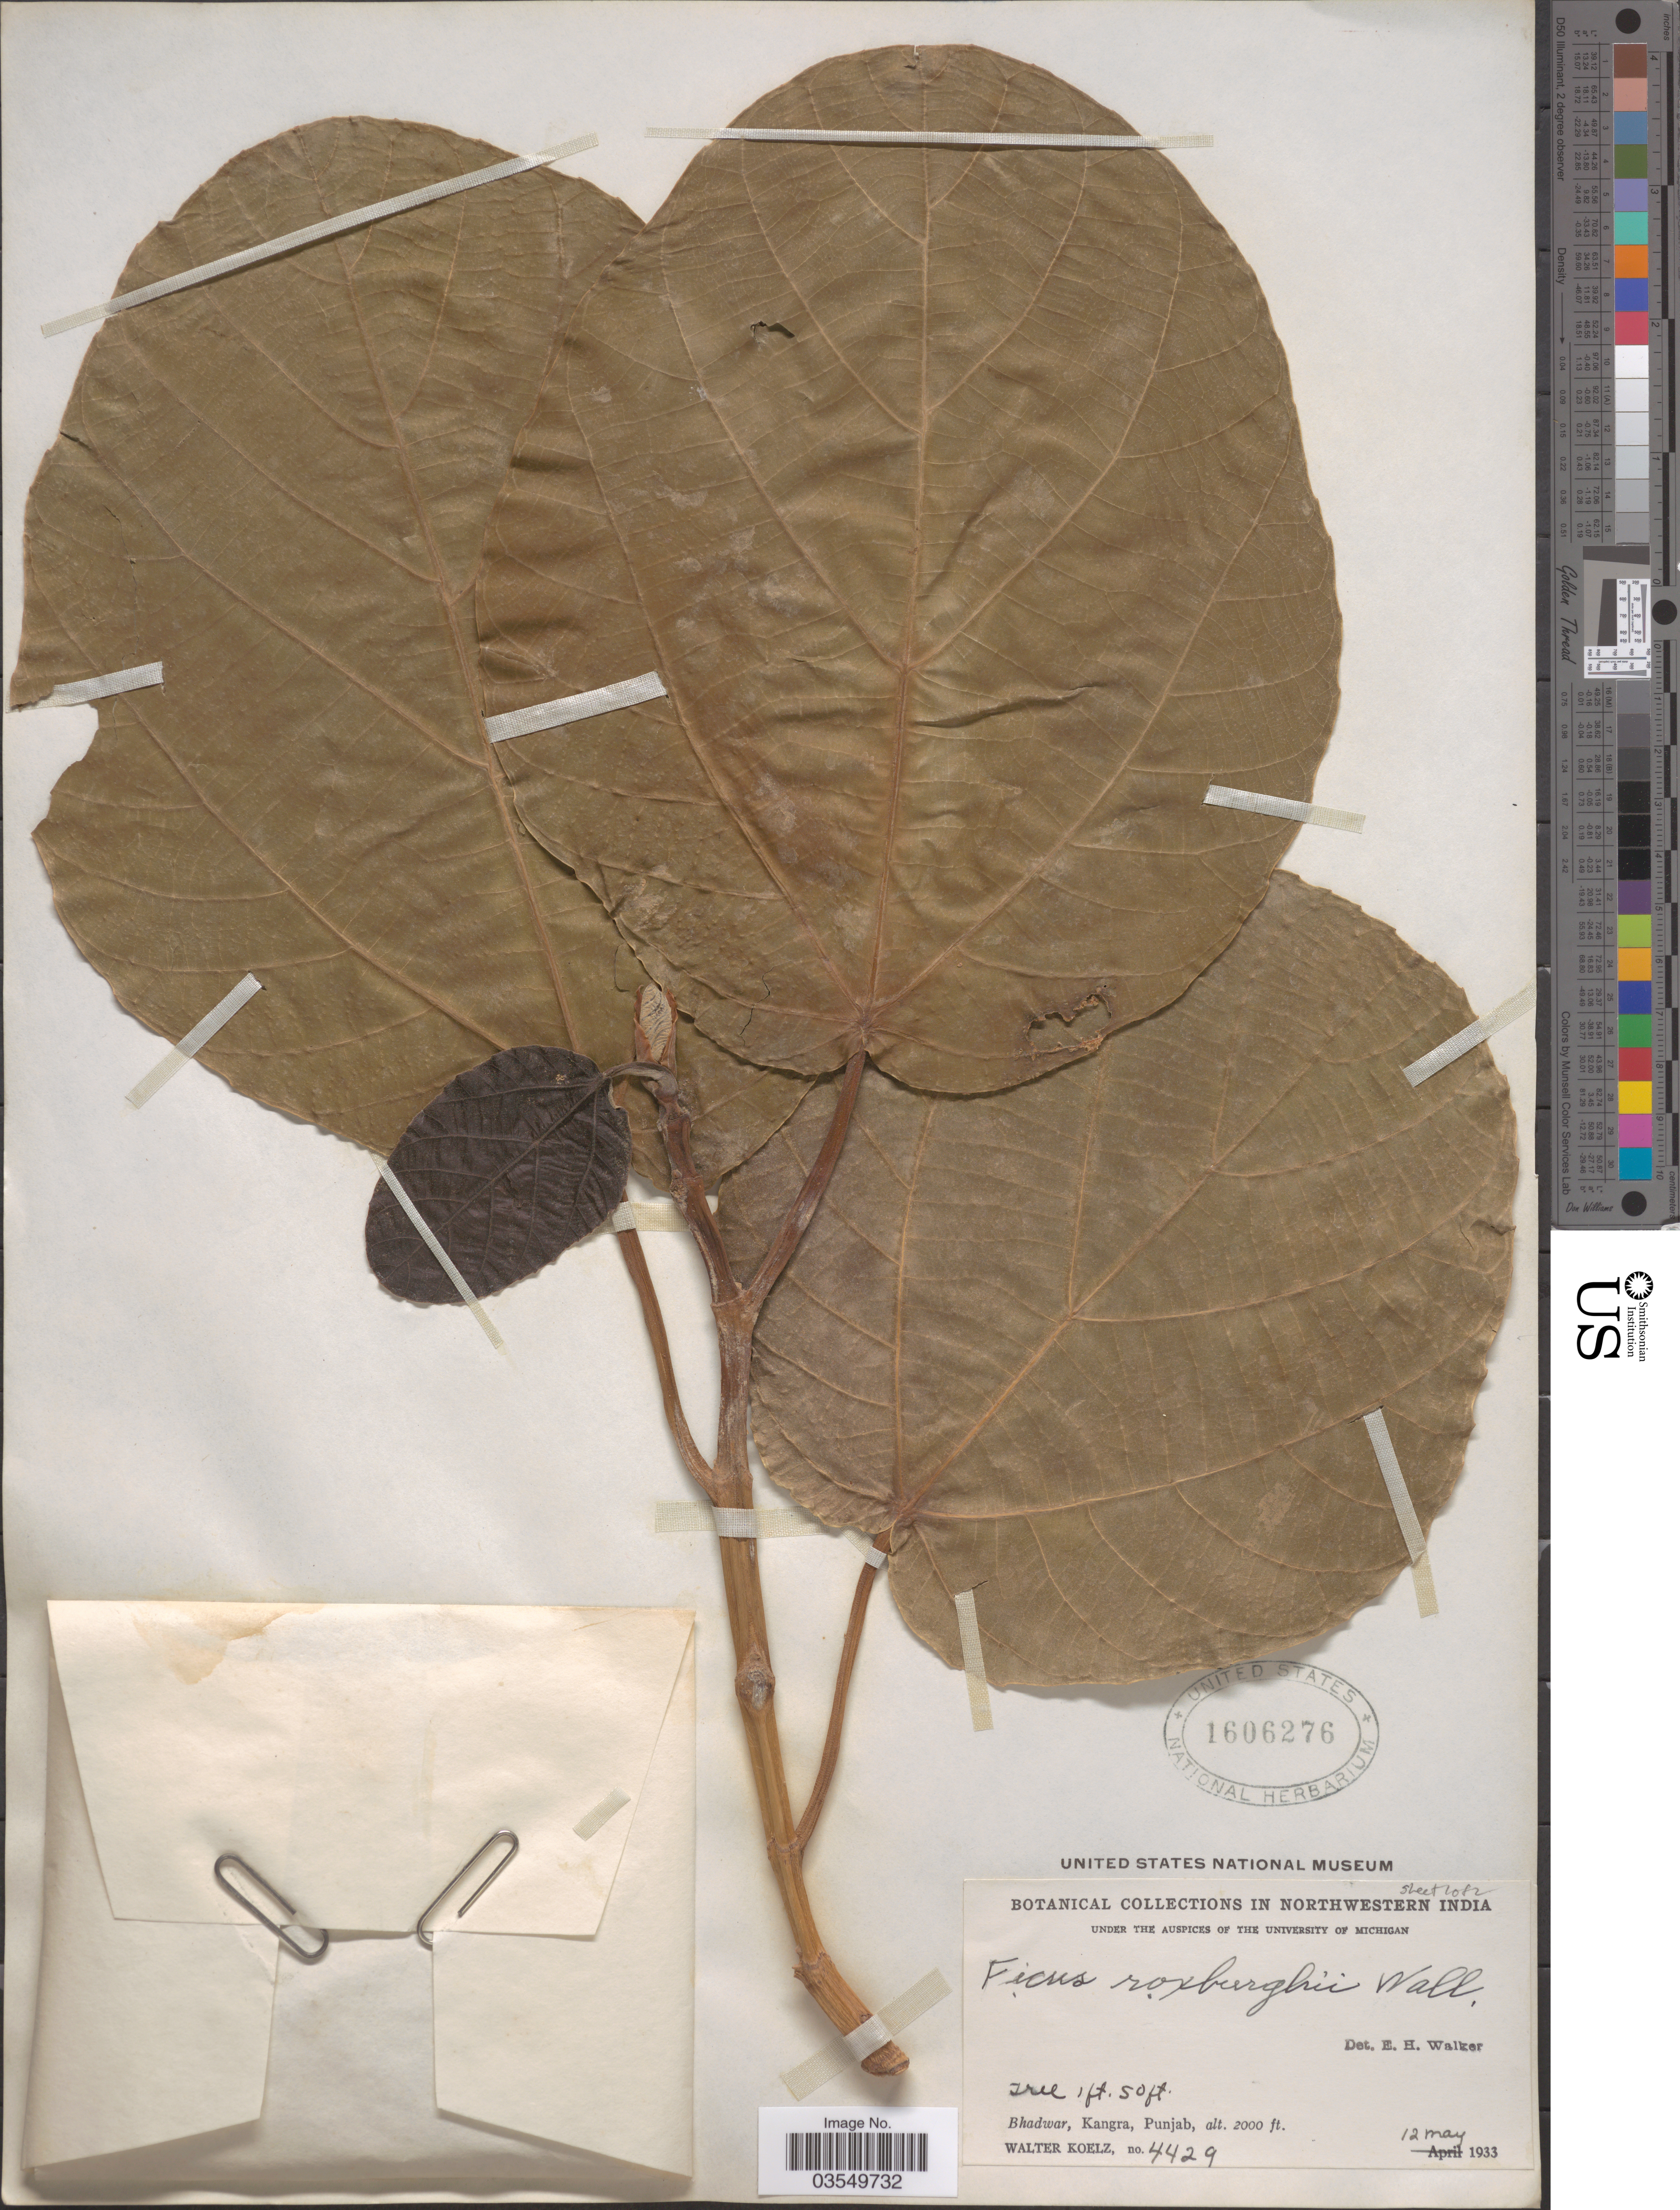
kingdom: Plantae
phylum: Tracheophyta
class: Magnoliopsida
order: Rosales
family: Moraceae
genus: Ficus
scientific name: Ficus auriculata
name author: Lour.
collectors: W. N. Koelz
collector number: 4429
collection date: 1933-05-12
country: India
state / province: Punjab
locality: Northwestern India. Bhadwar, Kangra.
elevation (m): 610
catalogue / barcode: US 1606276